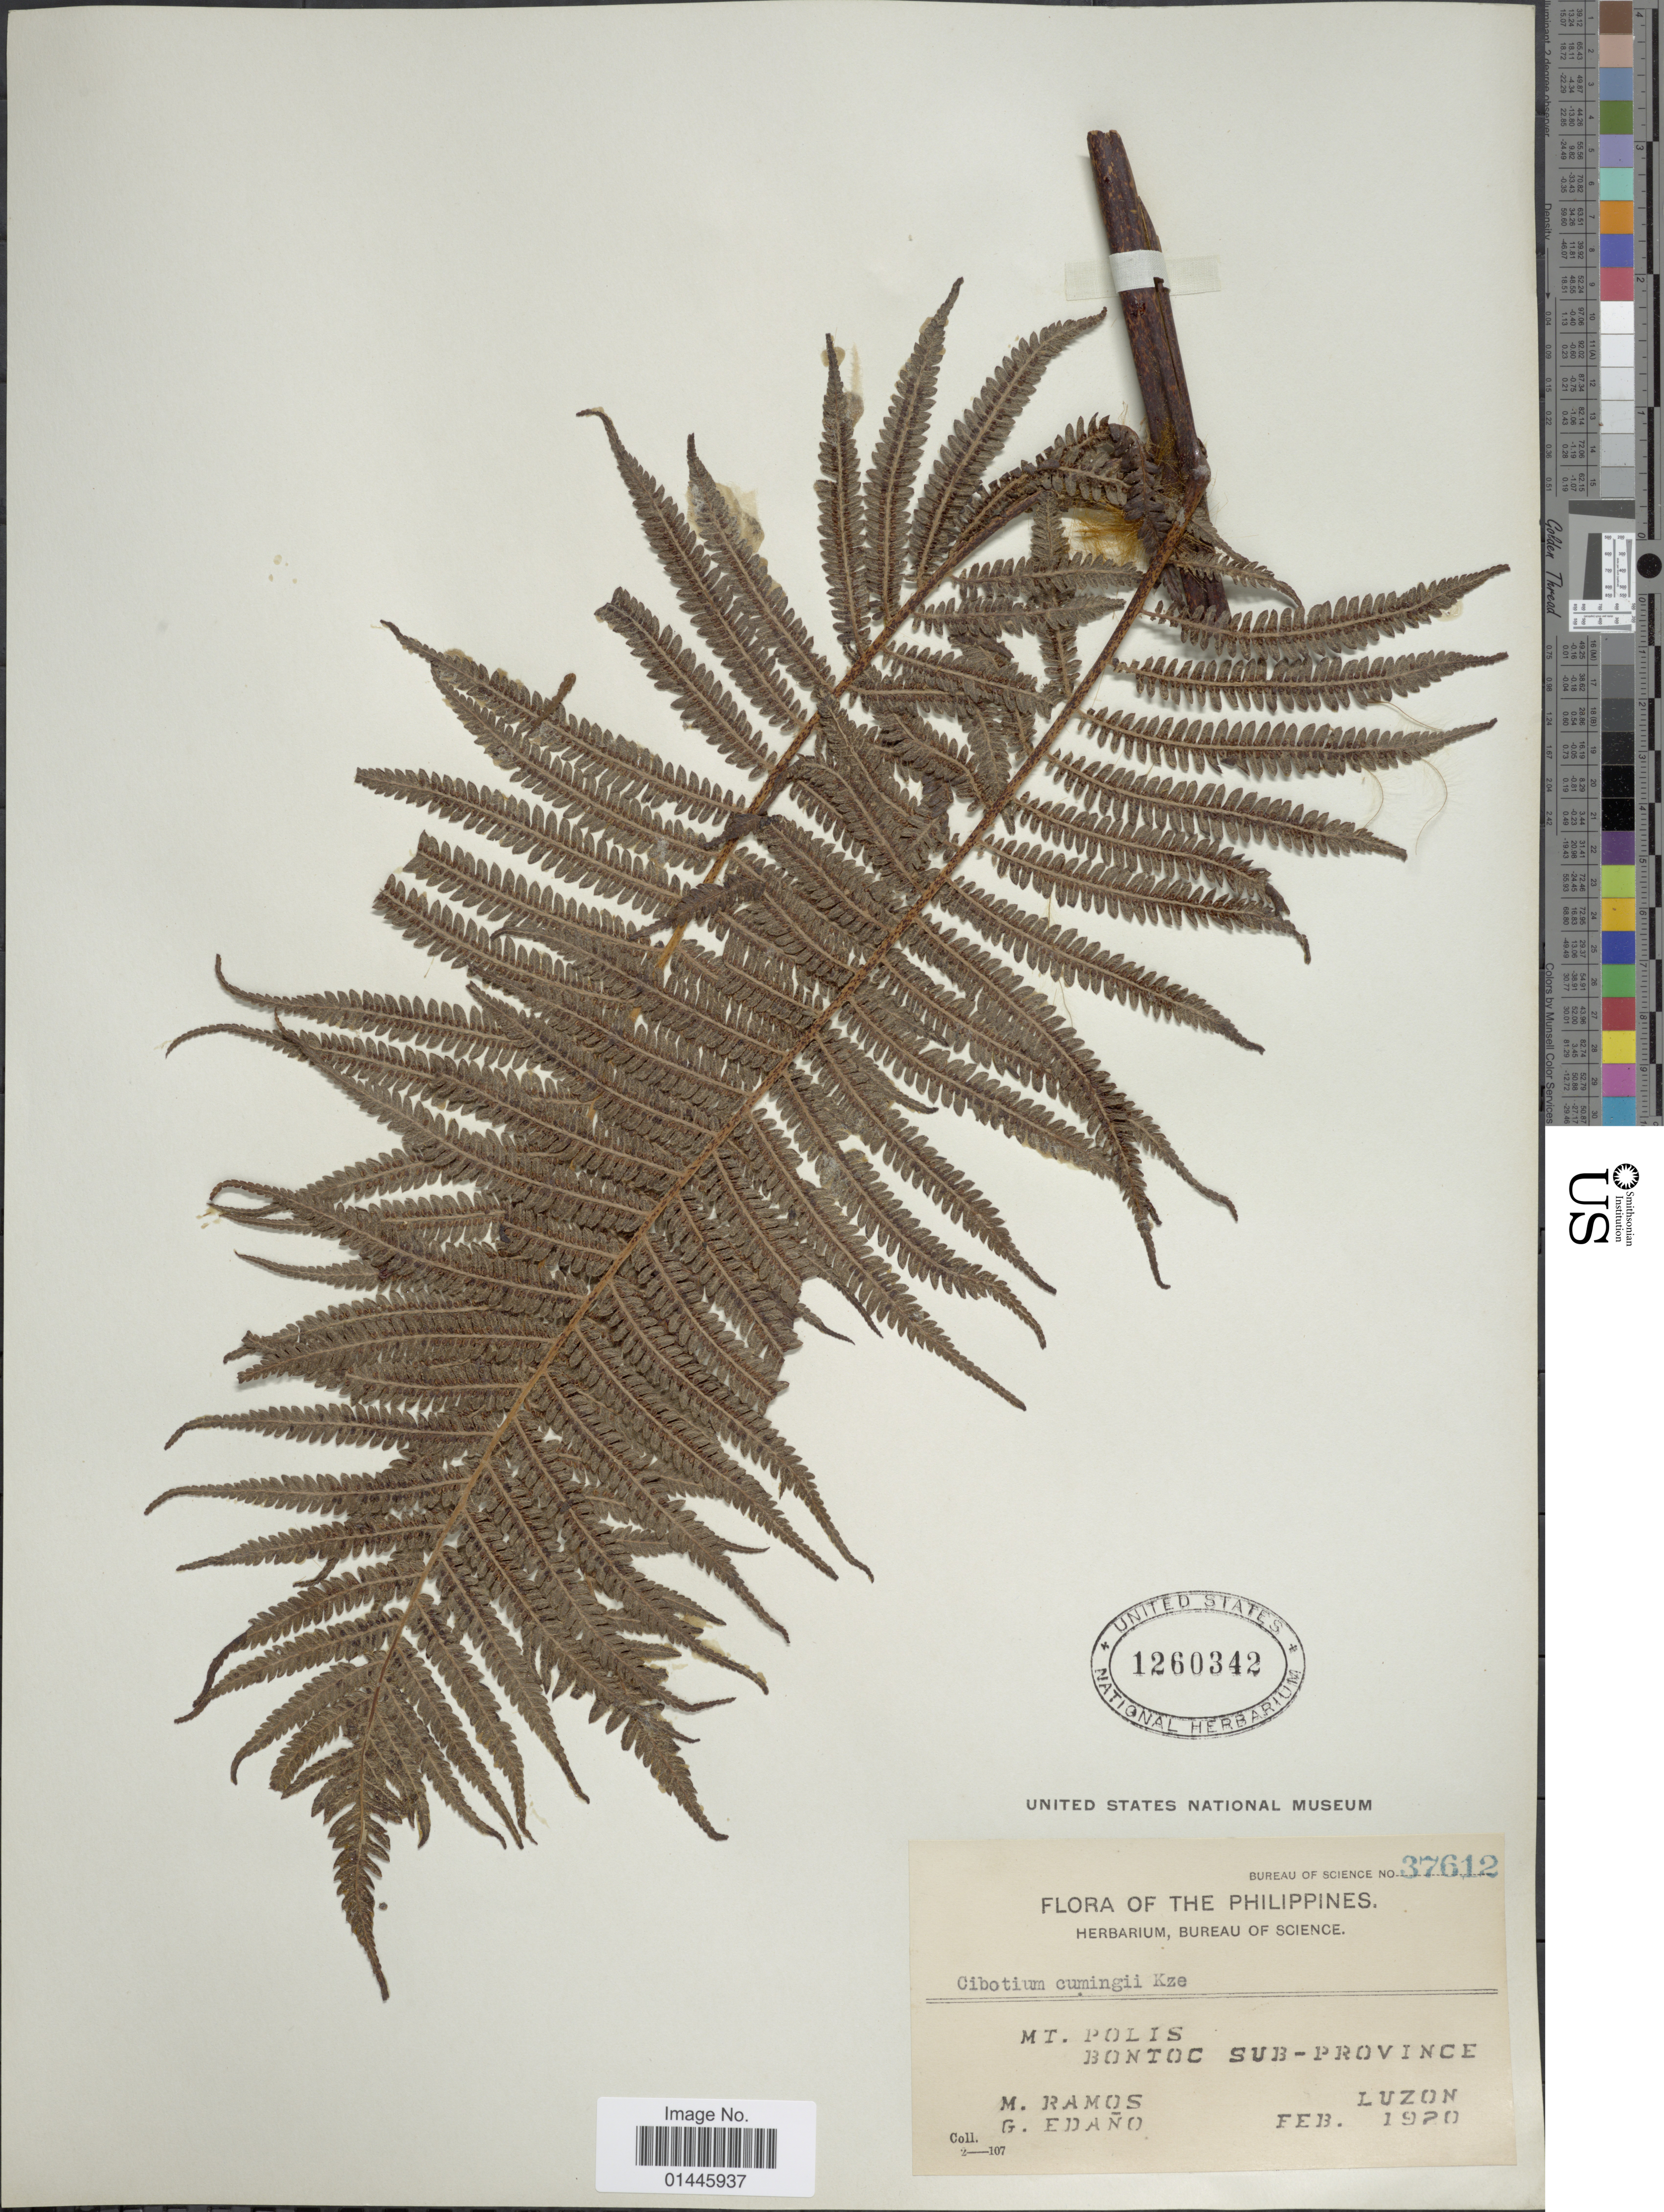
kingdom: Plantae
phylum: Tracheophyta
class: Polypodiopsida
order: Cyatheales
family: Cibotiaceae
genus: Cibotium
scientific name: Cibotium barometz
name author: (L.) J. Sm.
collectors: M. Ramos & G. Edaño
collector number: Bureau of Science 37612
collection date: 1920-02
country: Philippines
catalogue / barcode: US 1260342